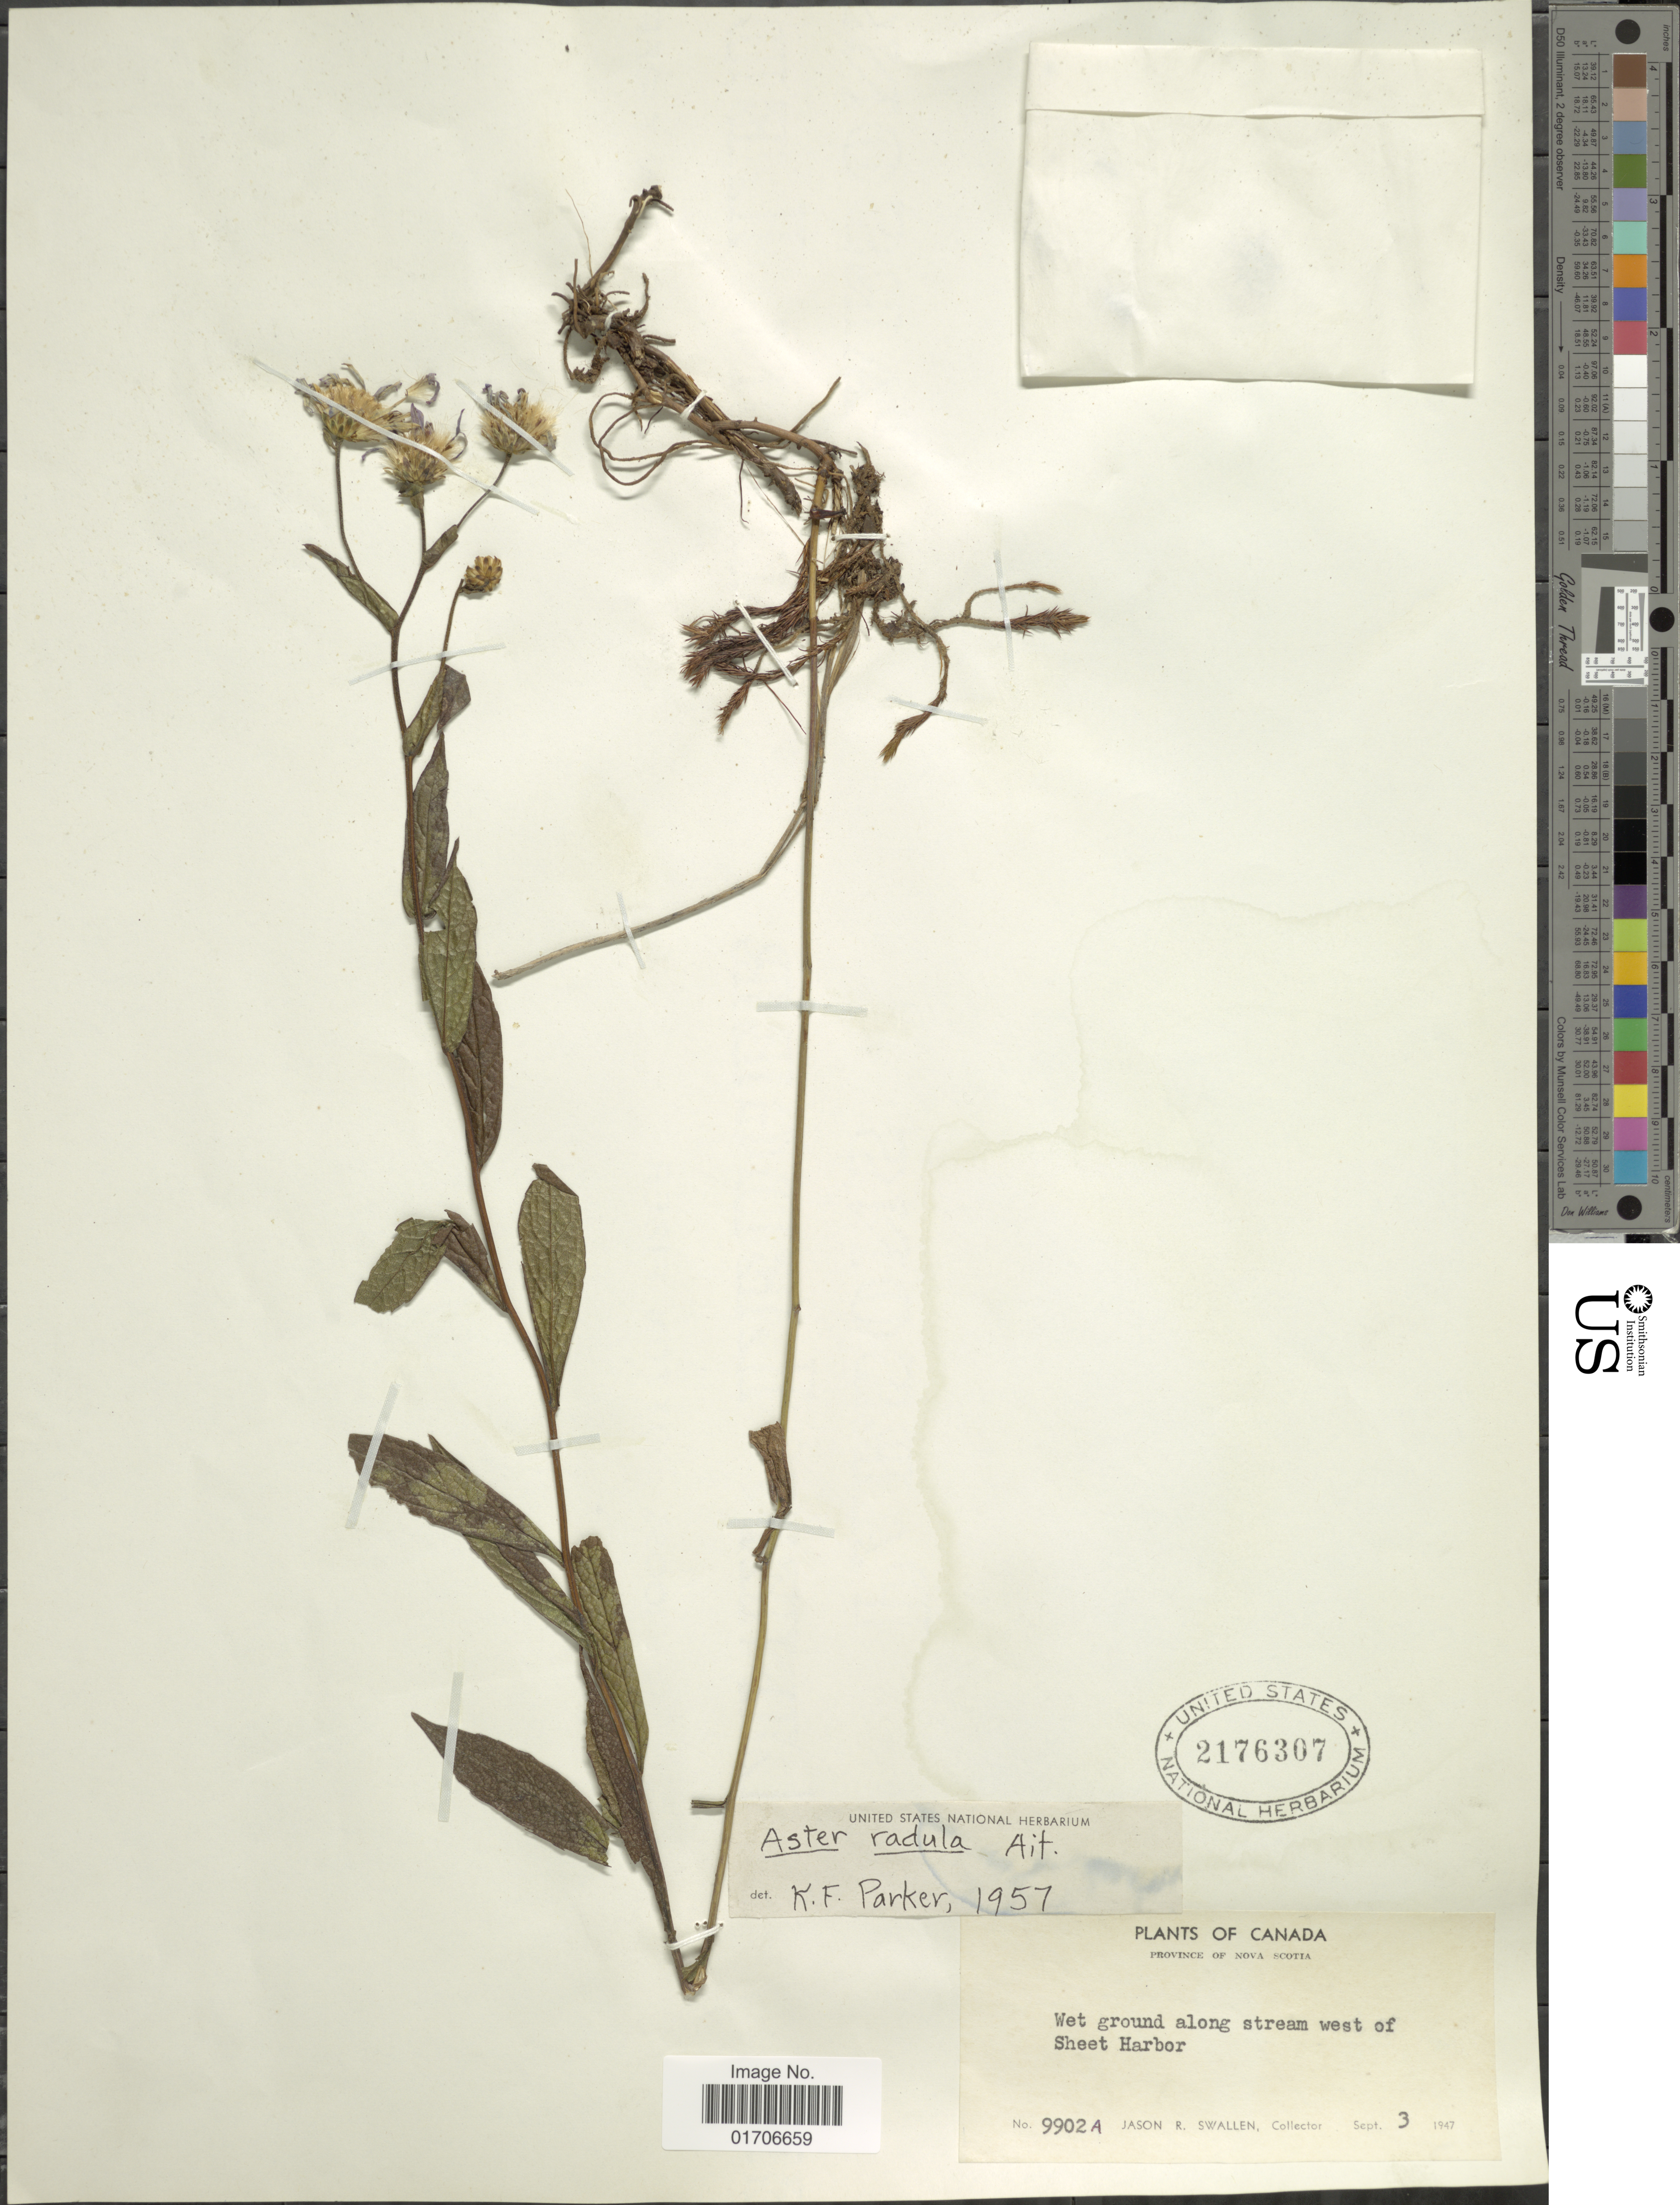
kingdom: Plantae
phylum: Tracheophyta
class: Magnoliopsida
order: Asterales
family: Asteraceae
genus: Eurybia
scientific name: Eurybia radula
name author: (Aiton) G.L. Nesom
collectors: J. R. Swallen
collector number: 9902A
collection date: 1947-09-03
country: Canada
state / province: Nova Scotia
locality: Province of Nova Scotia. Wet ground along stream west of Sheet Harbor.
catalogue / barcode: US 2176307